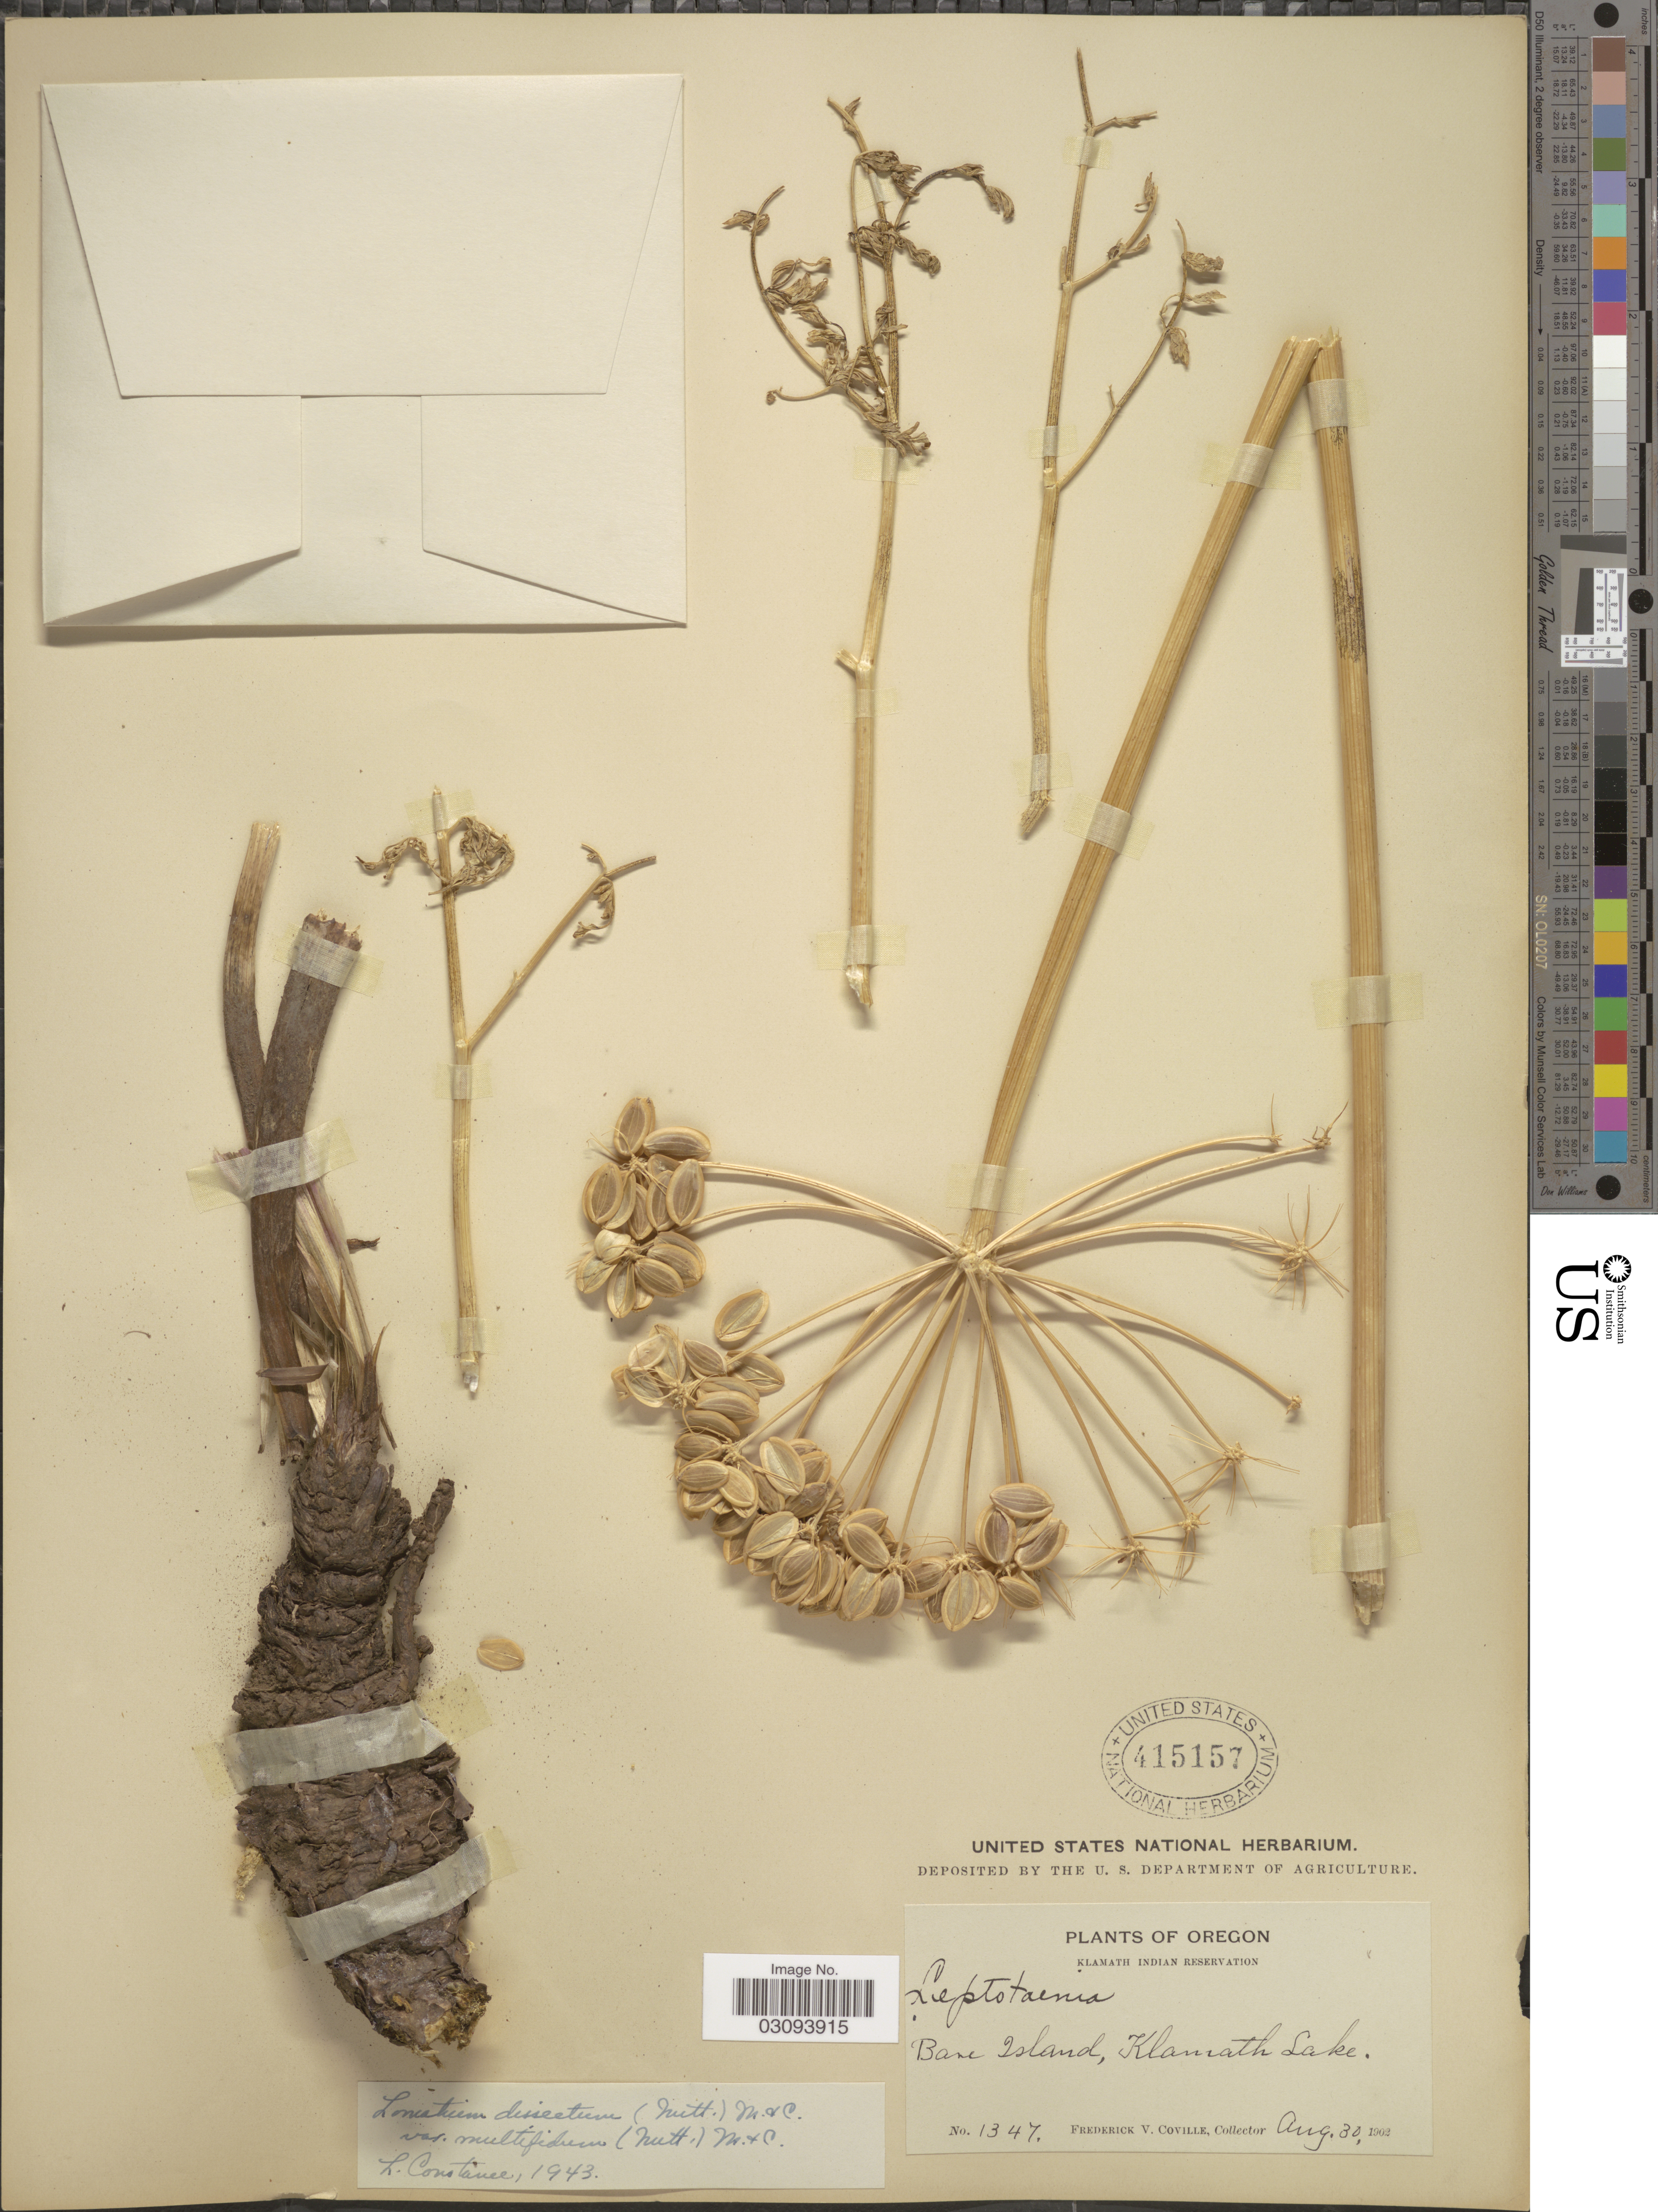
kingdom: Plantae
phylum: Tracheophyta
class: Magnoliopsida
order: Apiales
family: Apiaceae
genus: Lomatium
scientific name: Lomatium dissectum var. multifidum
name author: (Nutt.) Mathias & Constance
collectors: F. V. Coville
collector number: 1347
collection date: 1902-08-30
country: United States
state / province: Oregon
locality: Klamath Indian Reservation. Bare Island, Klamath Lake.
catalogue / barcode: US 415157